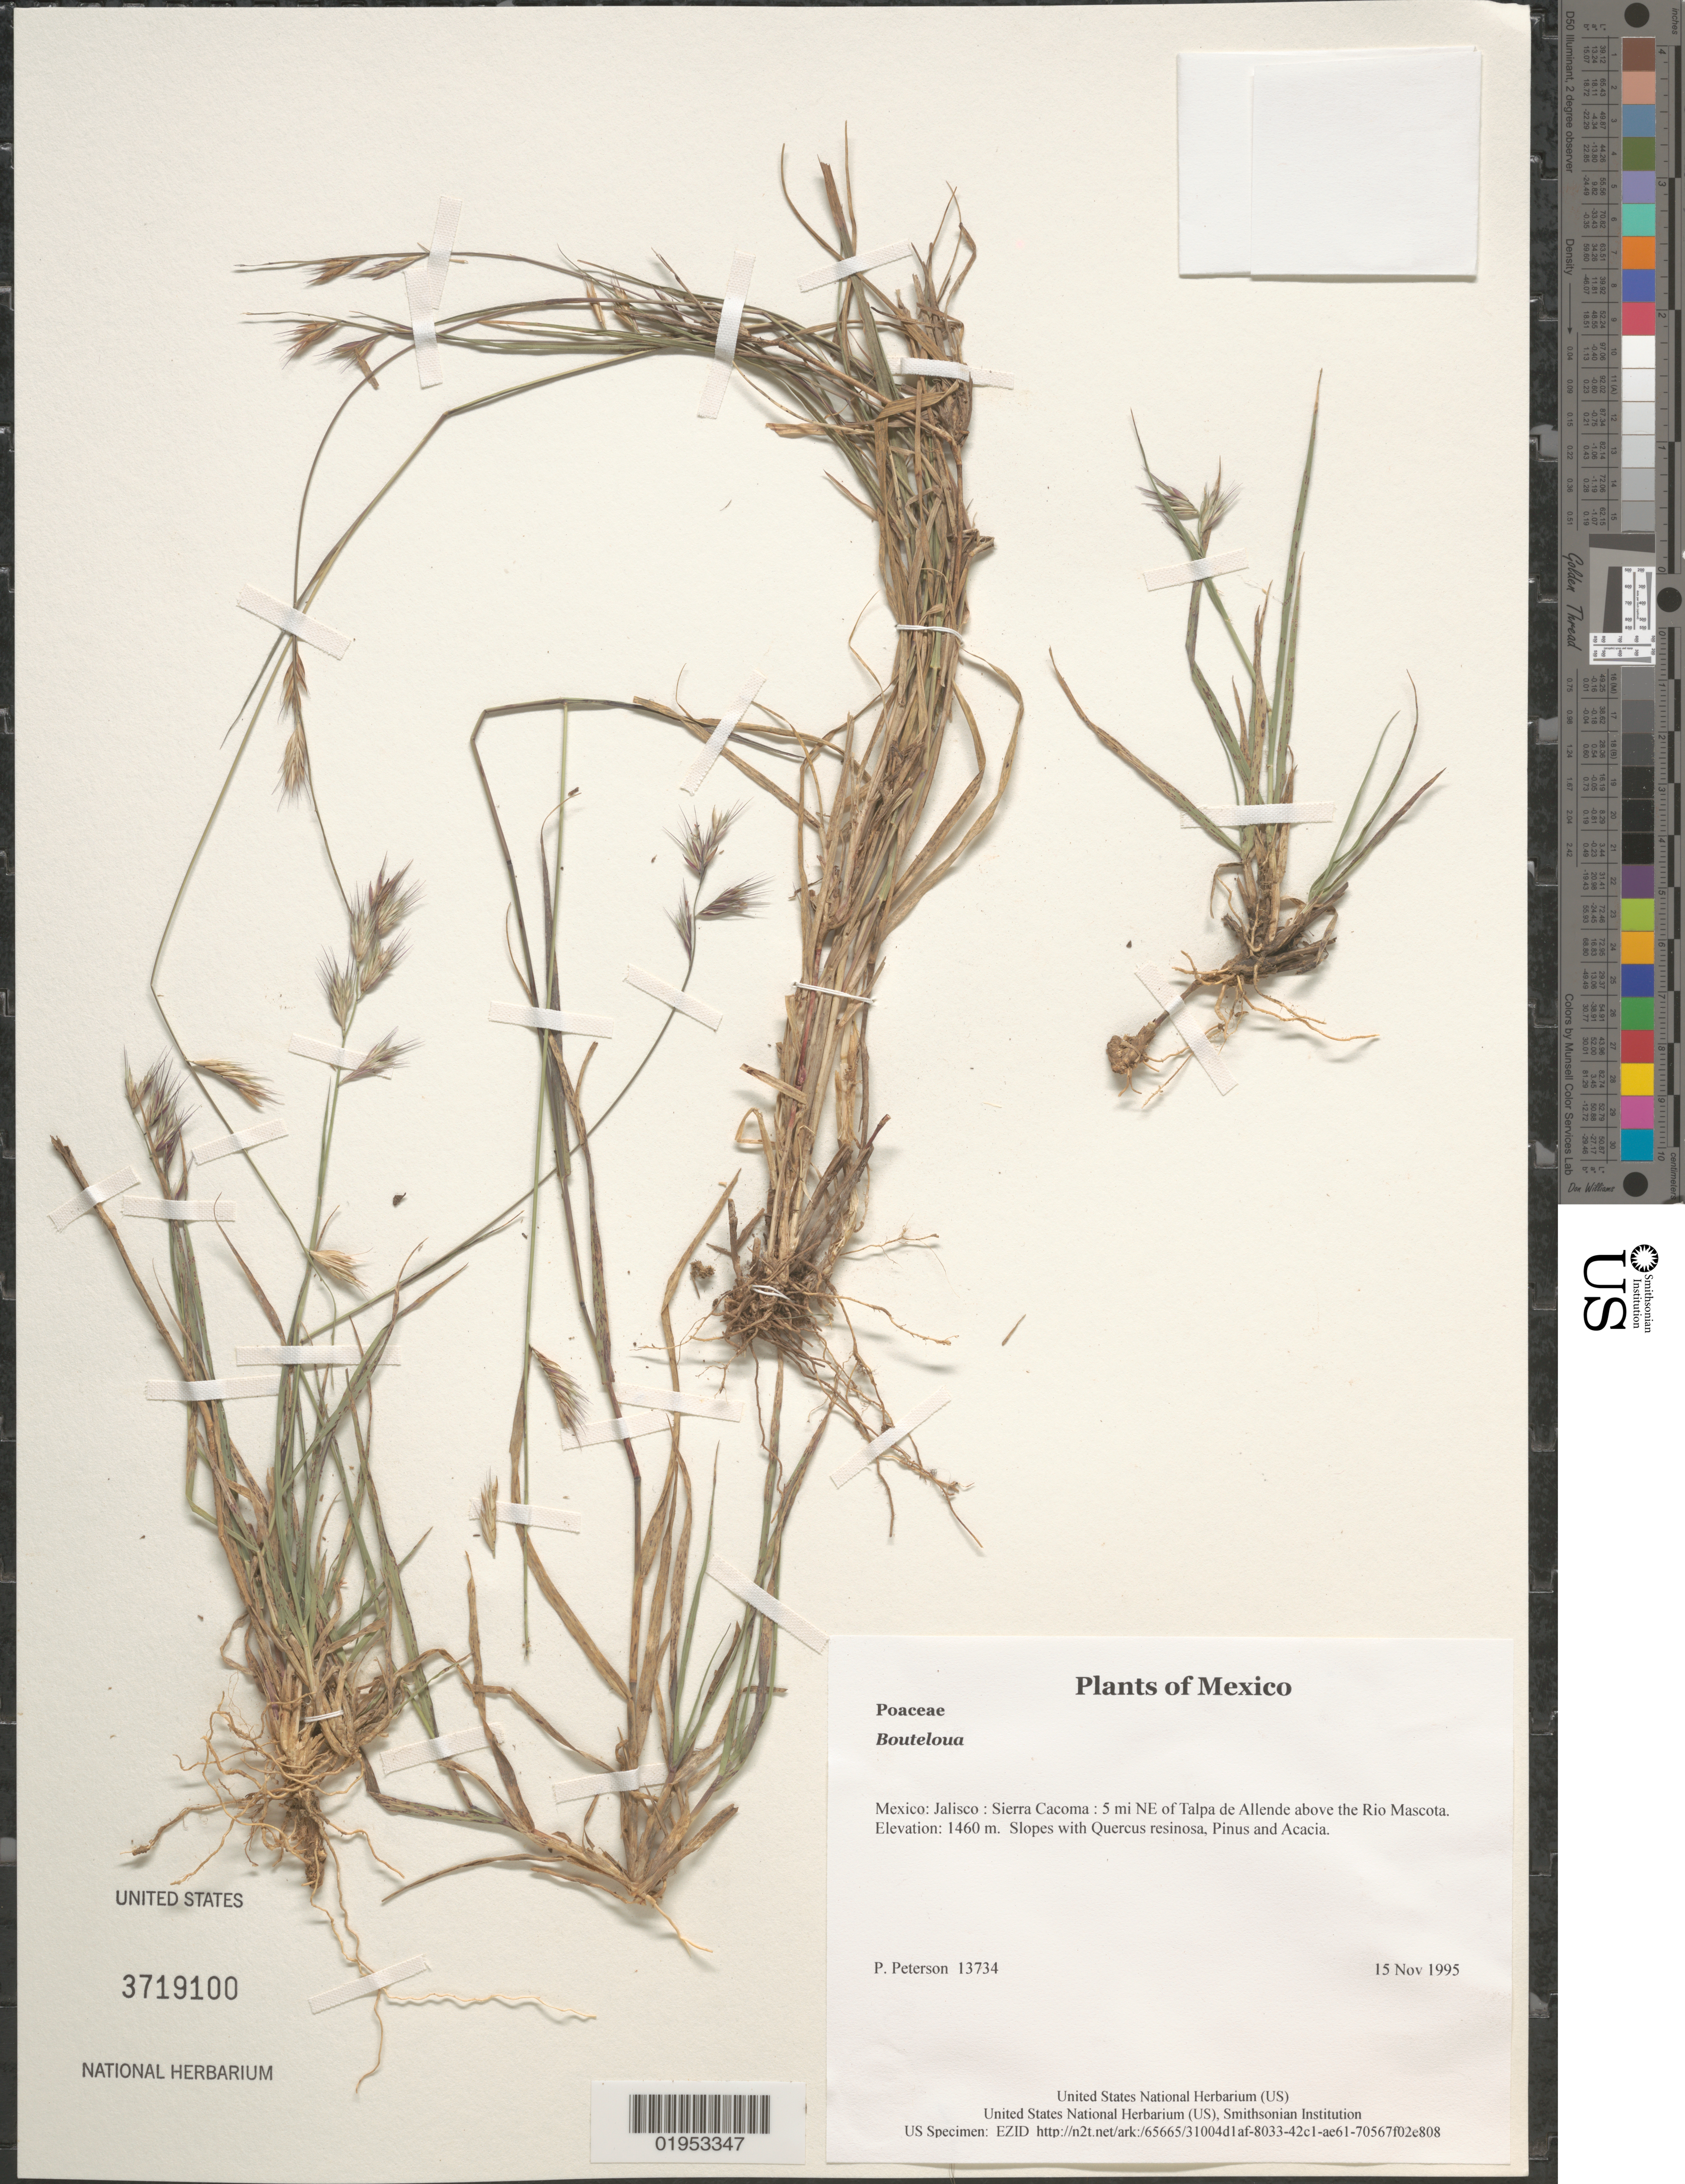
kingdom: Plantae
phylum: Tracheophyta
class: Liliopsida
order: Poales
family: Poaceae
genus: Bouteloua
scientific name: Bouteloua sp.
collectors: P. M. Peterson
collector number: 13734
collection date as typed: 15 Nov 1995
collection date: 1995-11-15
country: Mexico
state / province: Jalisco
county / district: Sierra Cacoma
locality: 5 mi NE of Talpa de Allende above the Rio Mascota.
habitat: Slopes with Quercus resinosa, Pinus and Acacia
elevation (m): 1460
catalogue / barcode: US 3719100